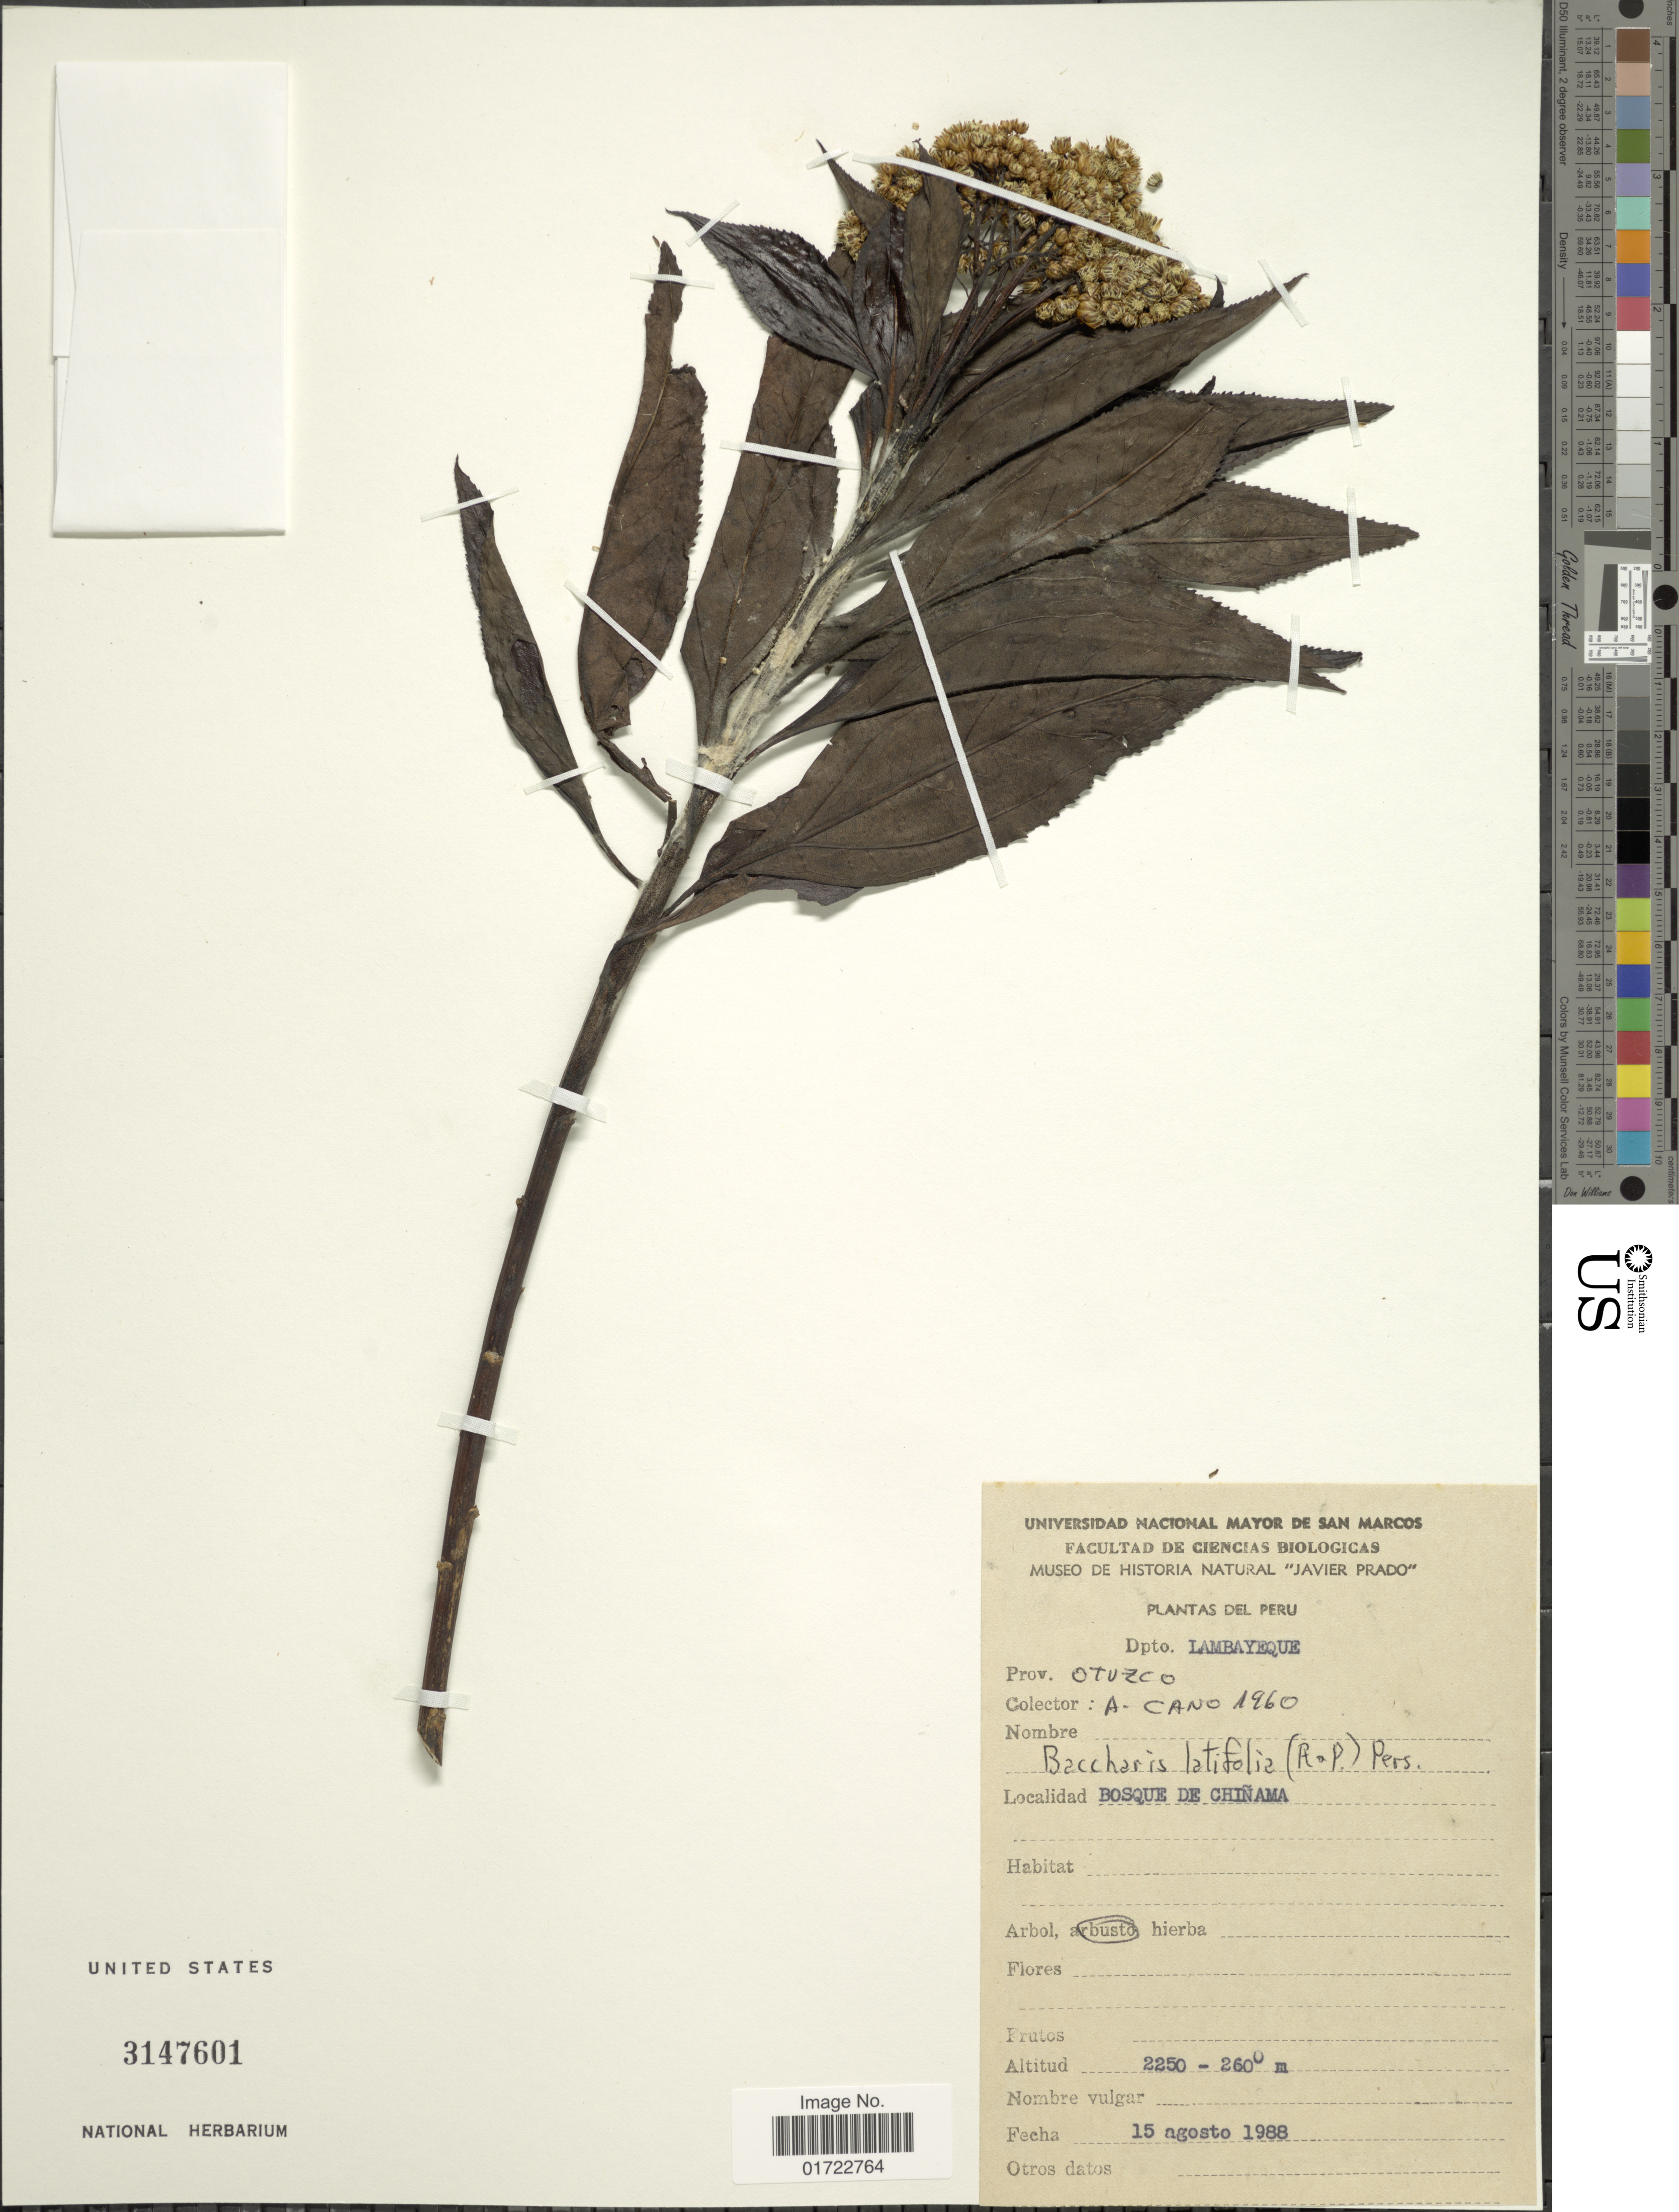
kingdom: Plantae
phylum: Tracheophyta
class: Magnoliopsida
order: Asterales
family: Asteraceae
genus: Baccharis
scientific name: Baccharis latifolia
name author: (Ruiz & Pav.) Pers.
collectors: A. Cano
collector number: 1960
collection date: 1988-08-15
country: Peru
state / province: Lambayeque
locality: Dpto. Lambayeque, Prov. Otuzco, Bosque de Chiñama.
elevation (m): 2250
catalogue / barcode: US 3147601